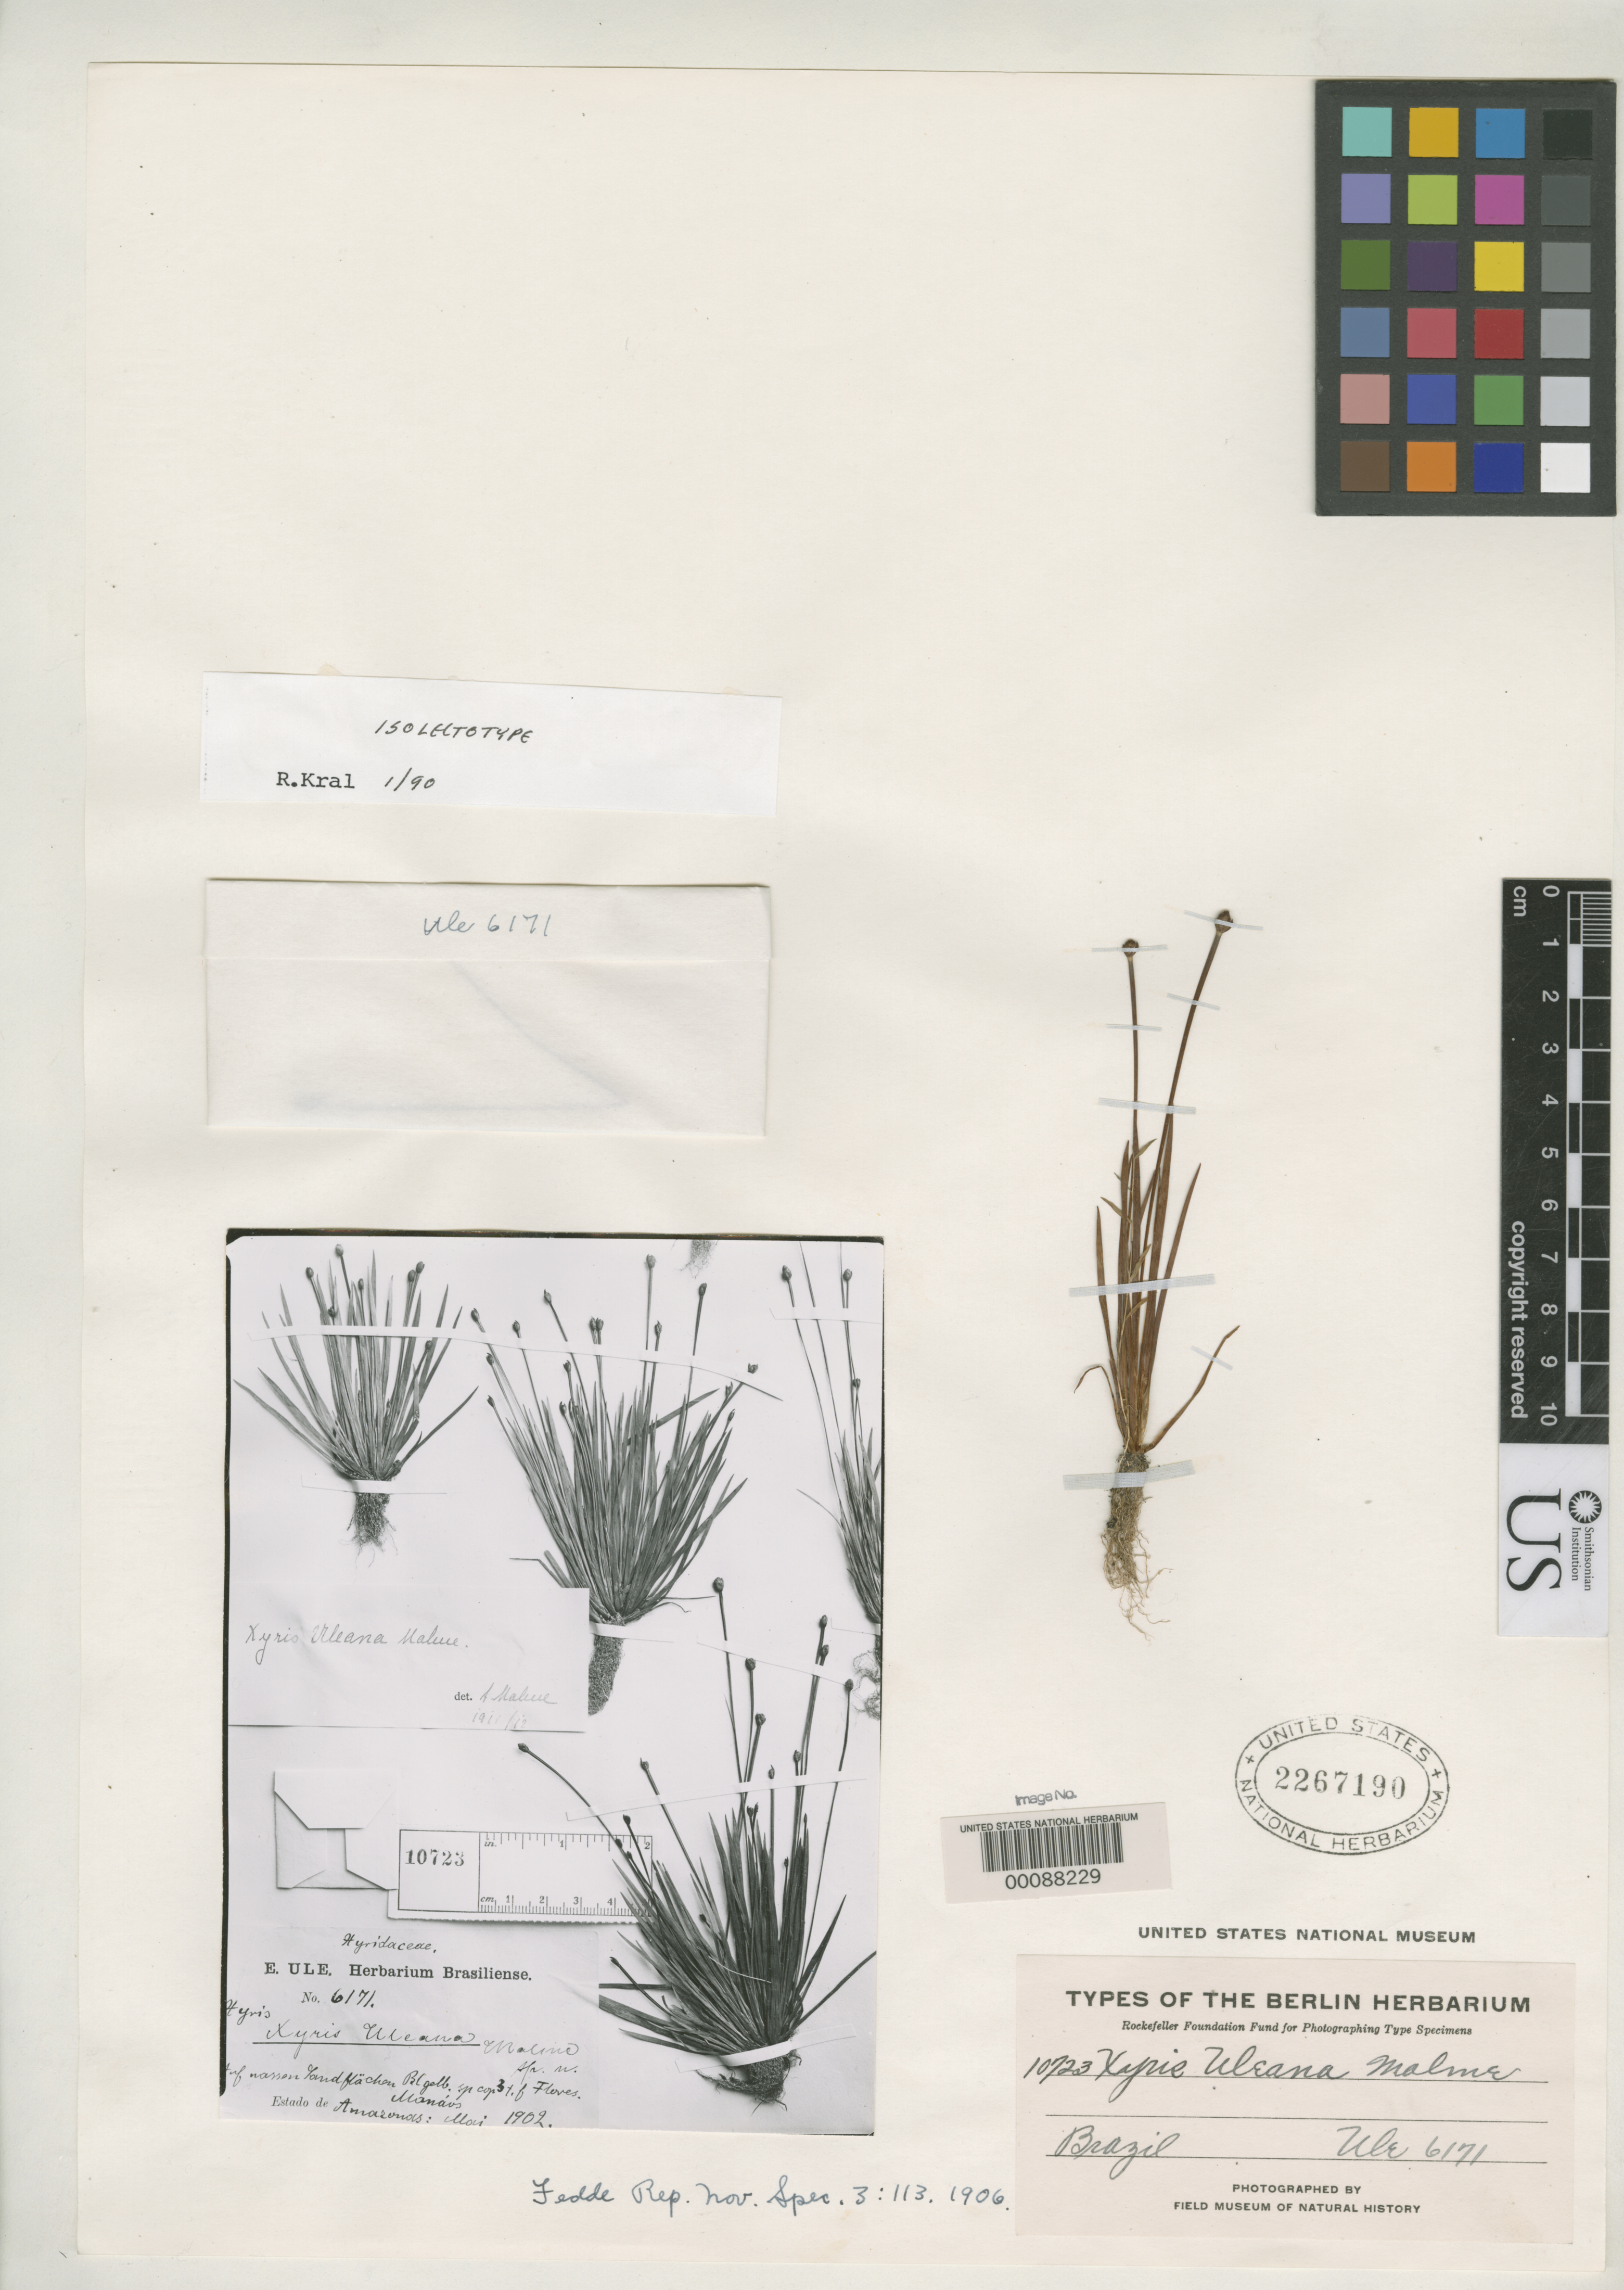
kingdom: Plantae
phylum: Tracheophyta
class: Liliopsida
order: Poales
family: Xyridaceae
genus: Xyris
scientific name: Xyris uleana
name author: Malme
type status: Isotype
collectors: E. H. Ule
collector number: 6171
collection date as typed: May 1902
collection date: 1902-05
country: Brazil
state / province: Amazonas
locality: Manaus.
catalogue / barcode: US 2267190